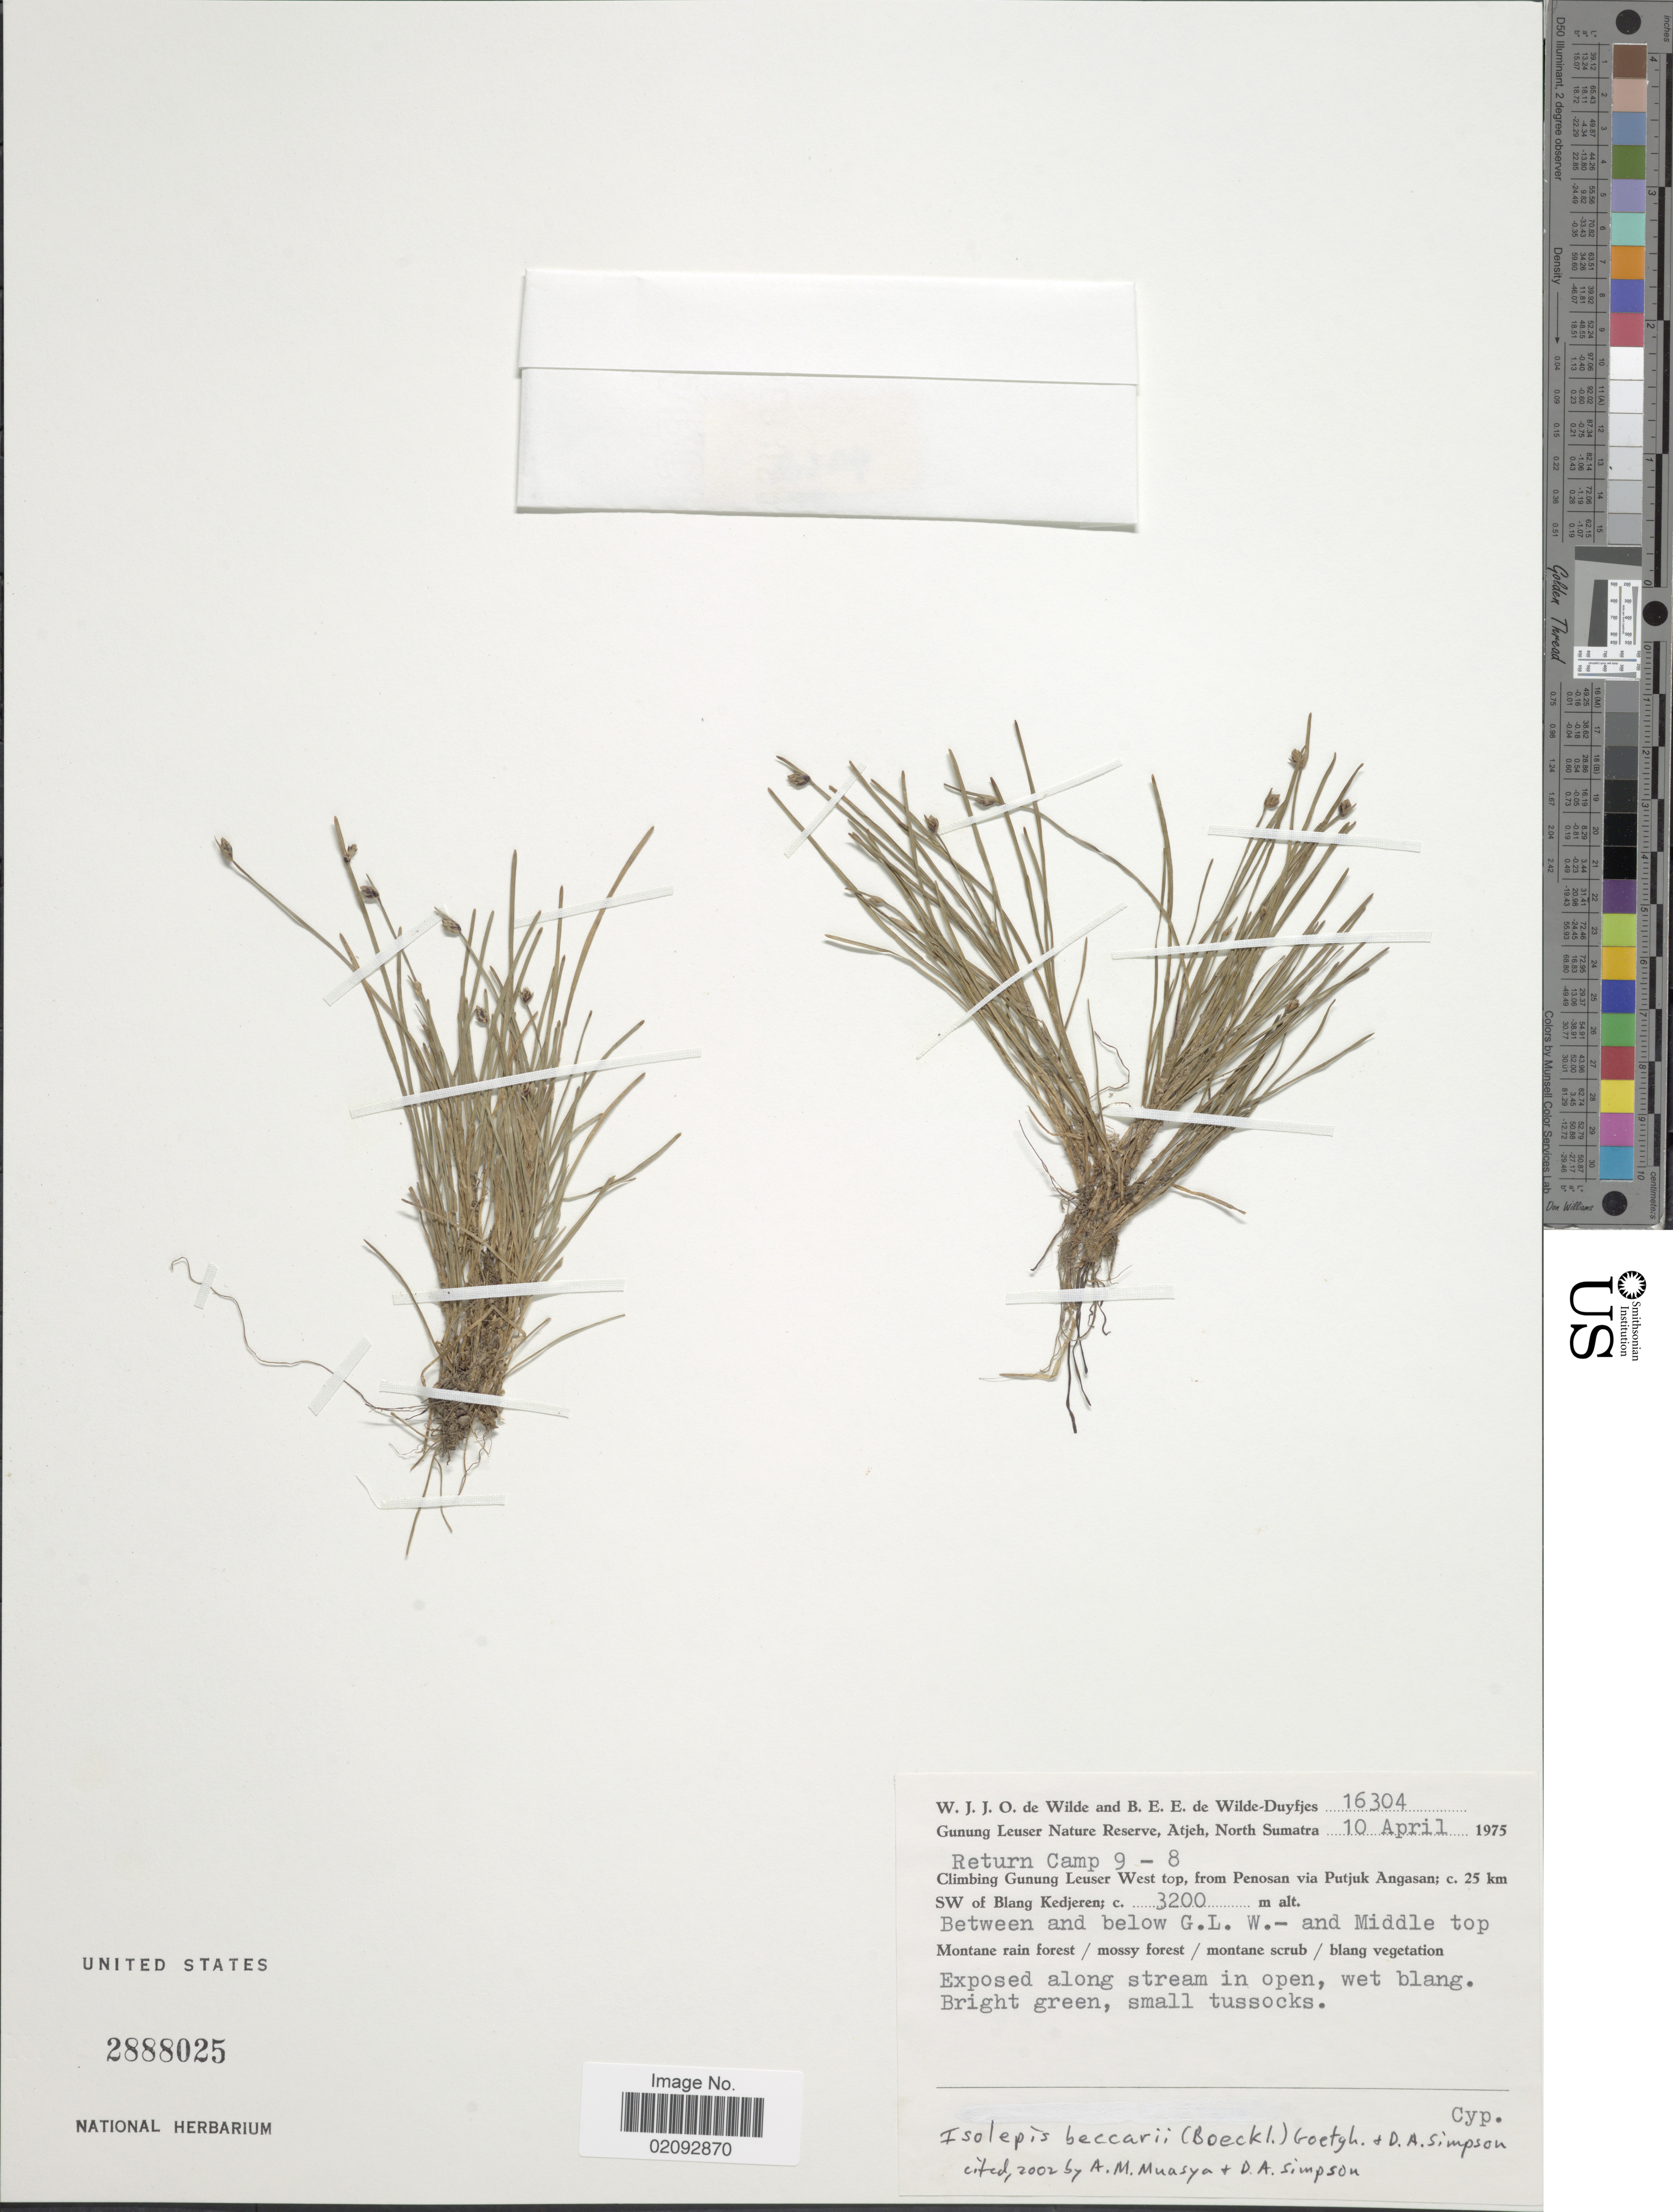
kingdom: Plantae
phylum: Tracheophyta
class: Liliopsida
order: Poales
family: Cyperaceae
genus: Isolepis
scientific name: Isolepis beccarii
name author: (Boeckeler) Goetgh. & D.A. Simpson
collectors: W. J. de Wilde & B. E. de Wilde-Duyfjes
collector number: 16304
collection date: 1975-04-10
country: Indonesia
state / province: Sumatra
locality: Gunung Leuser Nature Reserve, Atjeh, North Sumatra, Return Camp 9 - 8, Climbing Gunung Leuser West top, from Penosan via Putjuk angasan; c. 25 km SW of Blang Kedjeren, between and below G.L.W. - and Middle top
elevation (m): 3200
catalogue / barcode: US 2888025